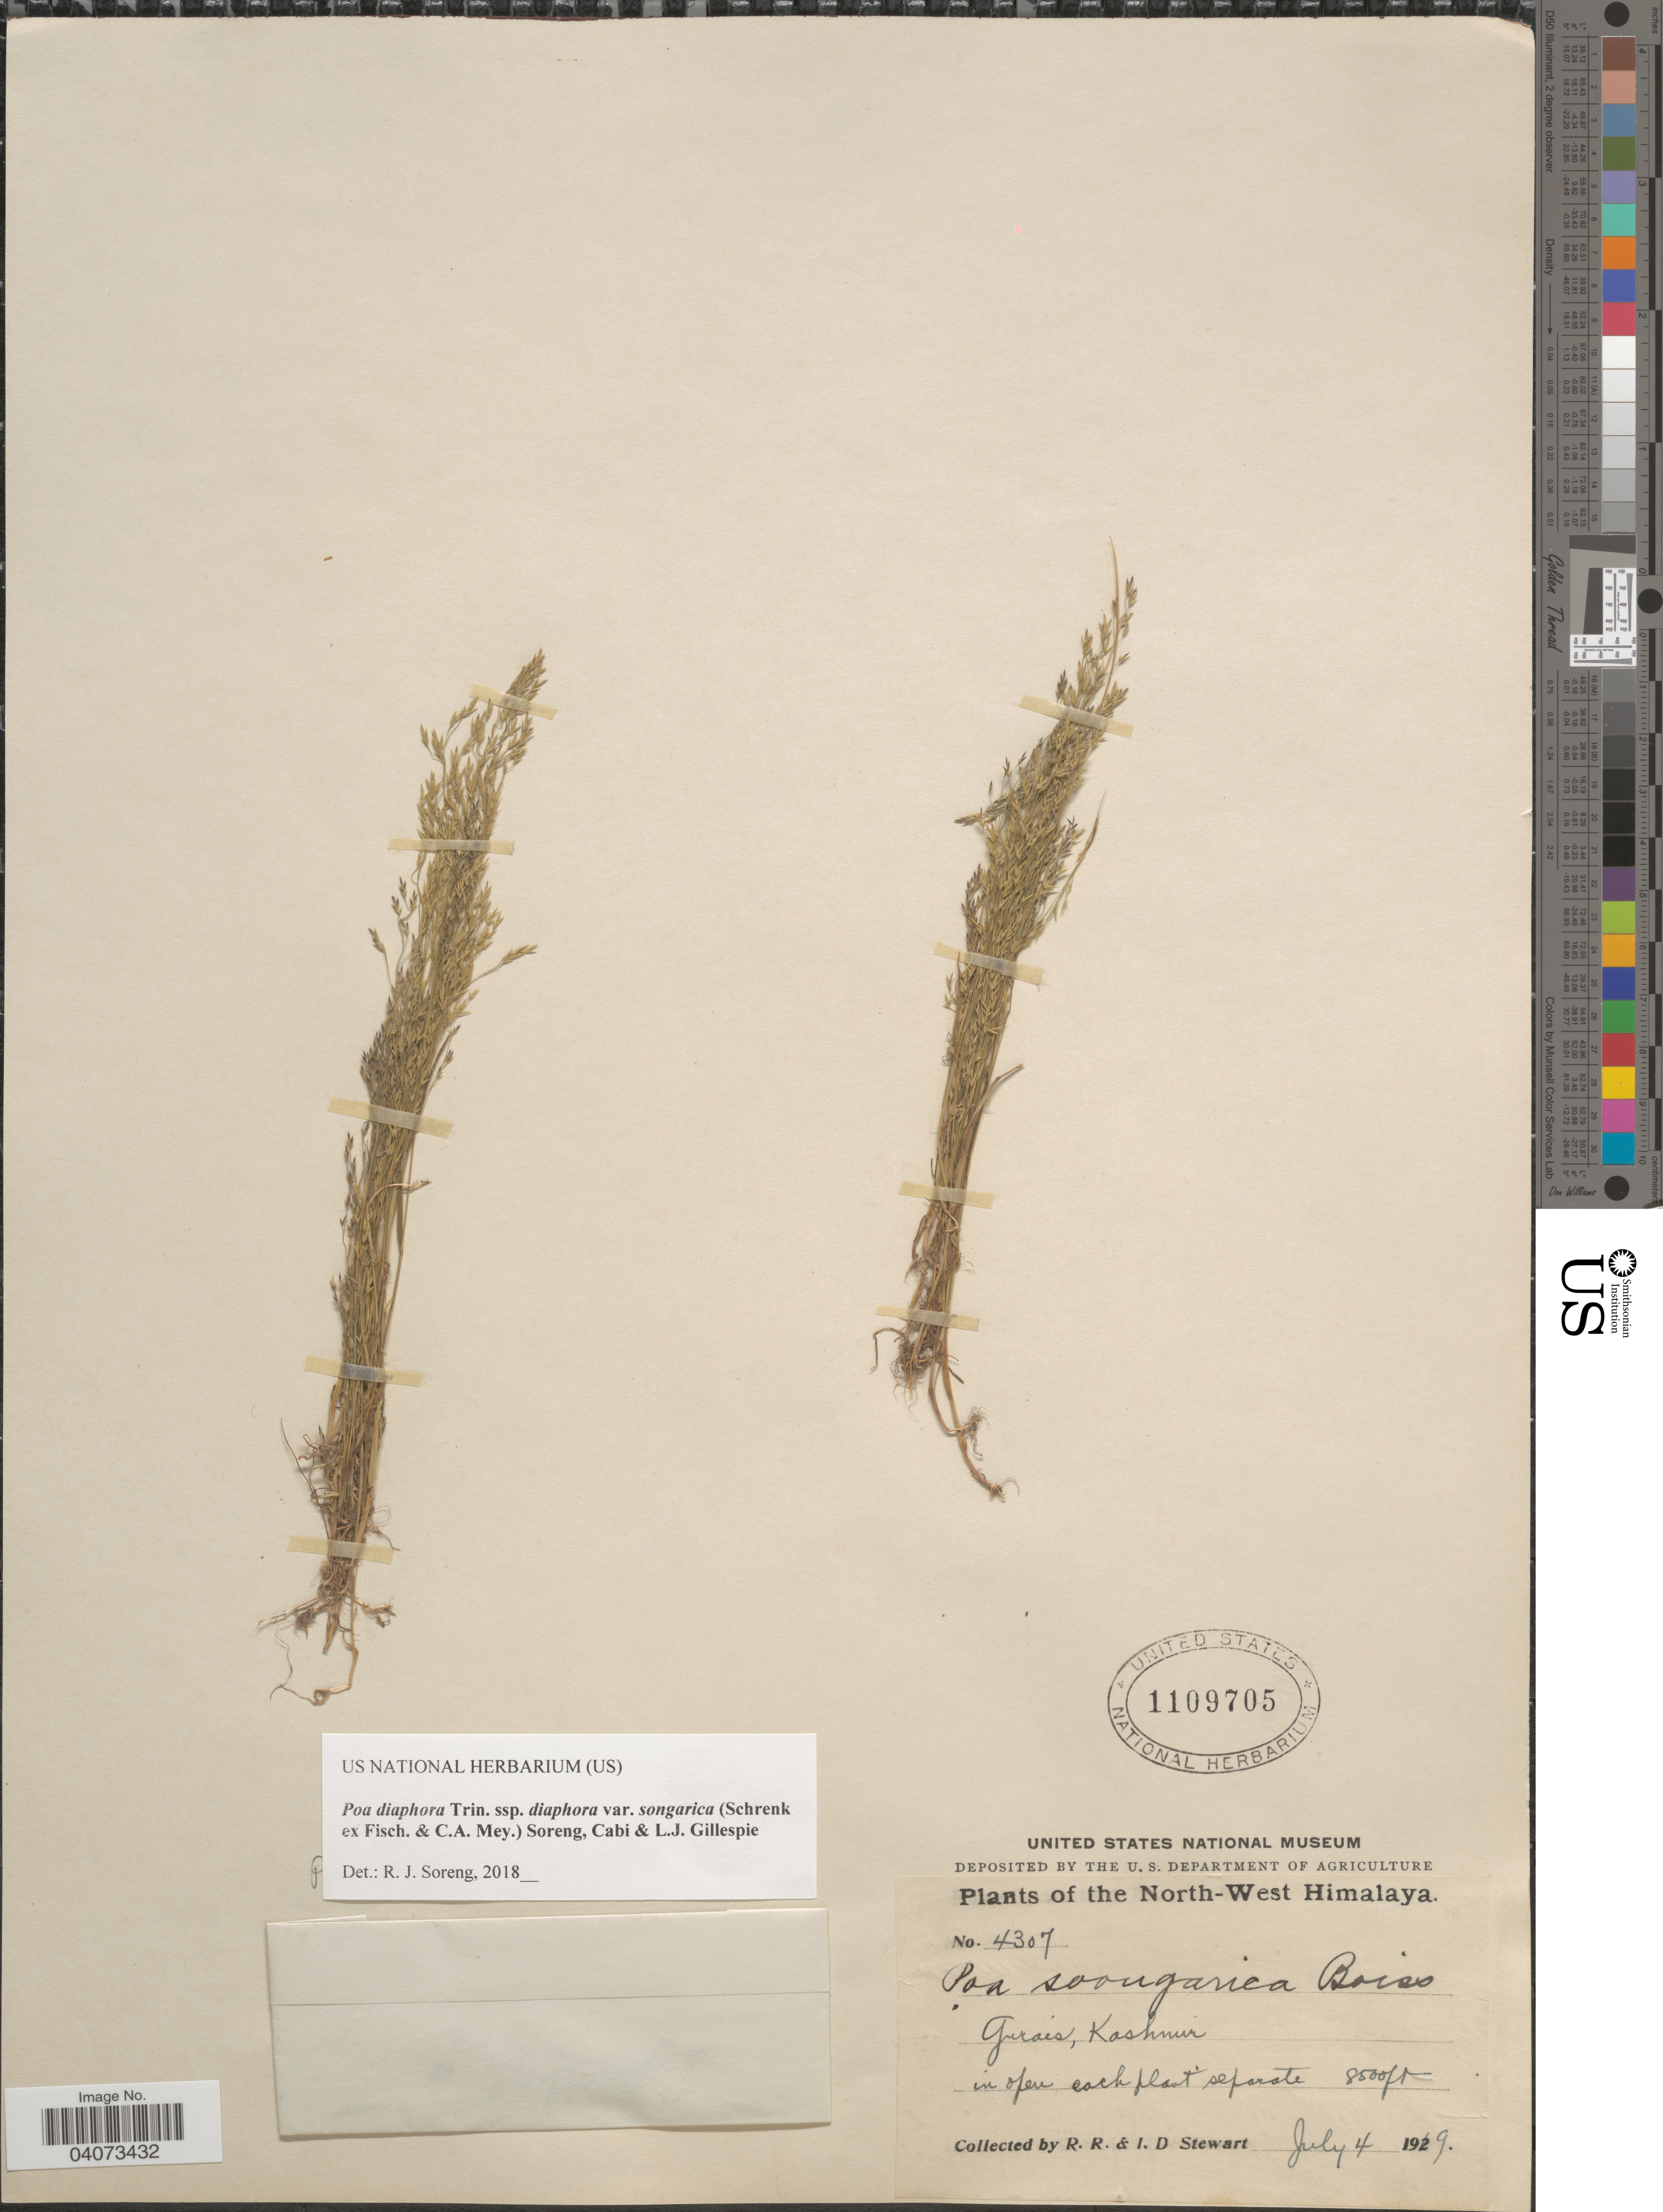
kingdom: Plantae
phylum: Tracheophyta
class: Liliopsida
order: Poales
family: Poaceae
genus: Poa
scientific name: Poa diaphora subsp. diaphora var. songarica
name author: (Schrenk ex Fisch. & C.A. Mey.) Soreng et al.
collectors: R. Stewart & I. Stewart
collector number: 4307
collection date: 1919-07-04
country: India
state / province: Jammu and Kashmir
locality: The North-West Himalaya. Gerais, Kashmir.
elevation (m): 2591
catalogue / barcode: US 1109705